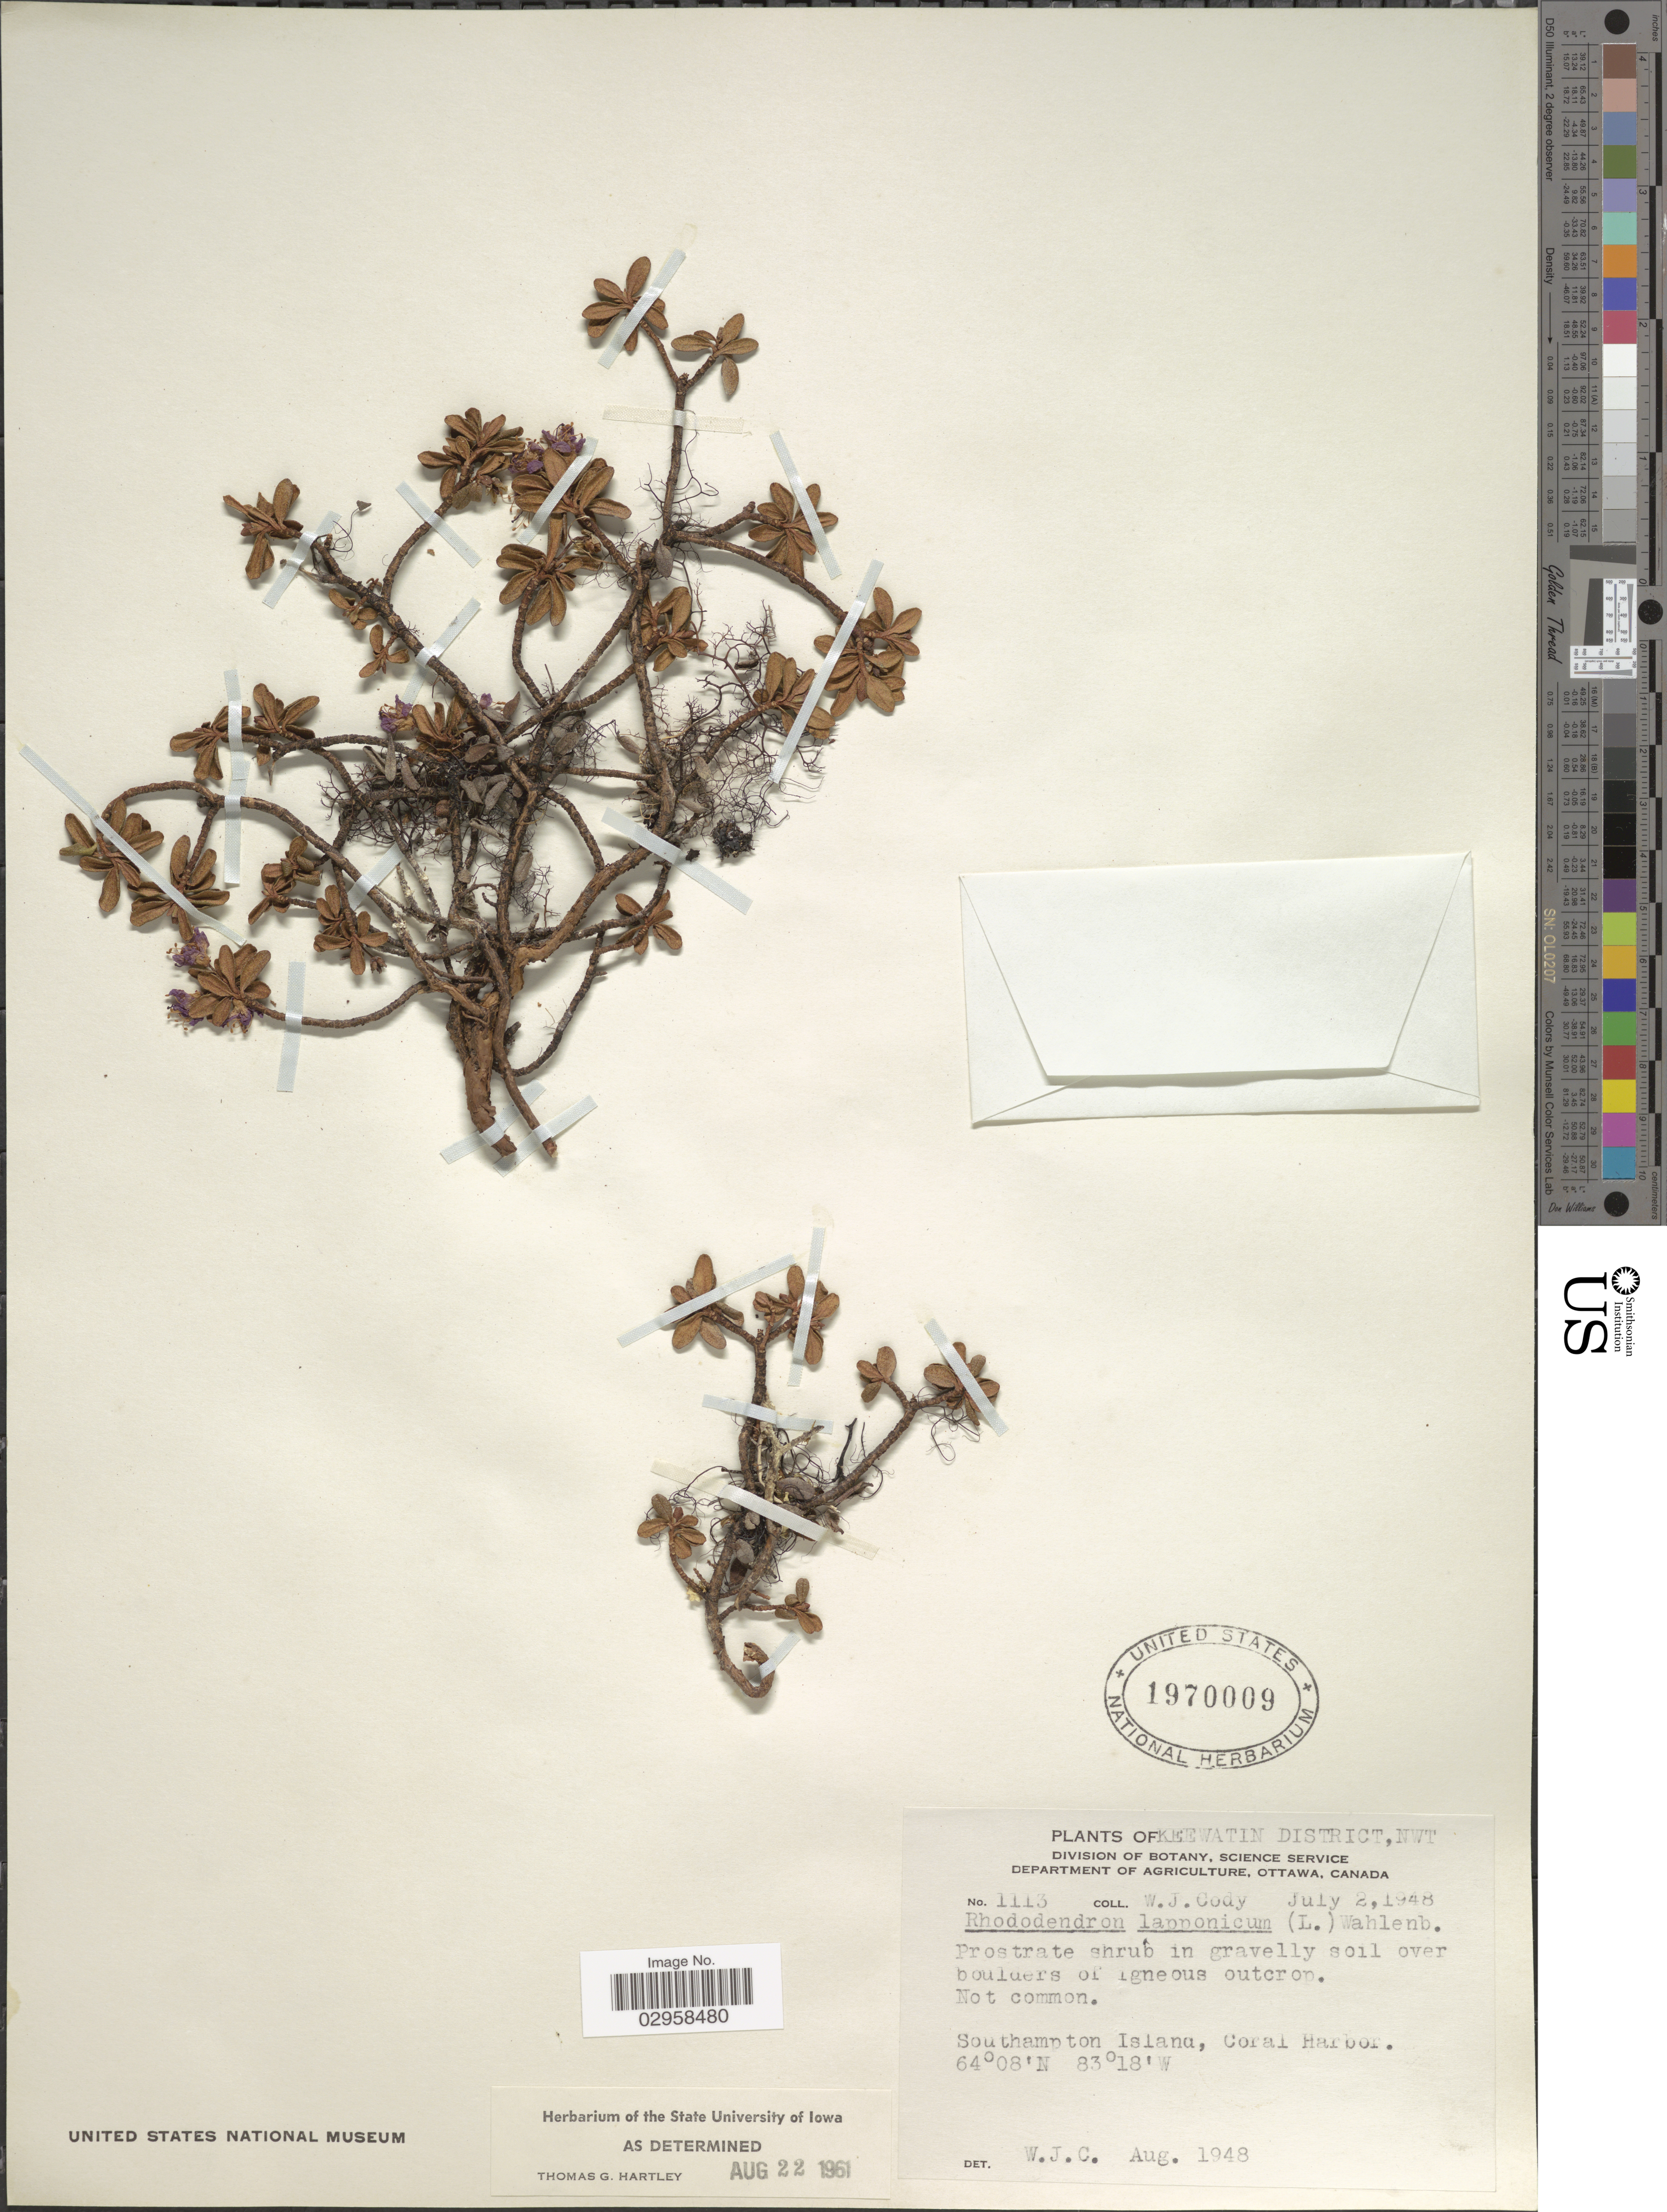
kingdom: Plantae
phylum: Tracheophyta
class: Magnoliopsida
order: Ericales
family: Ericaceae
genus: Rhododendron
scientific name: Rhododendron lapponicum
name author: (L.) Wahlenb.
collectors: W. Cody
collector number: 113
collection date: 1948-07-21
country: Canada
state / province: Northwest Territories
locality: Keewatin District. Southampton Island, Coral Harbor.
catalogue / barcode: US 1970009